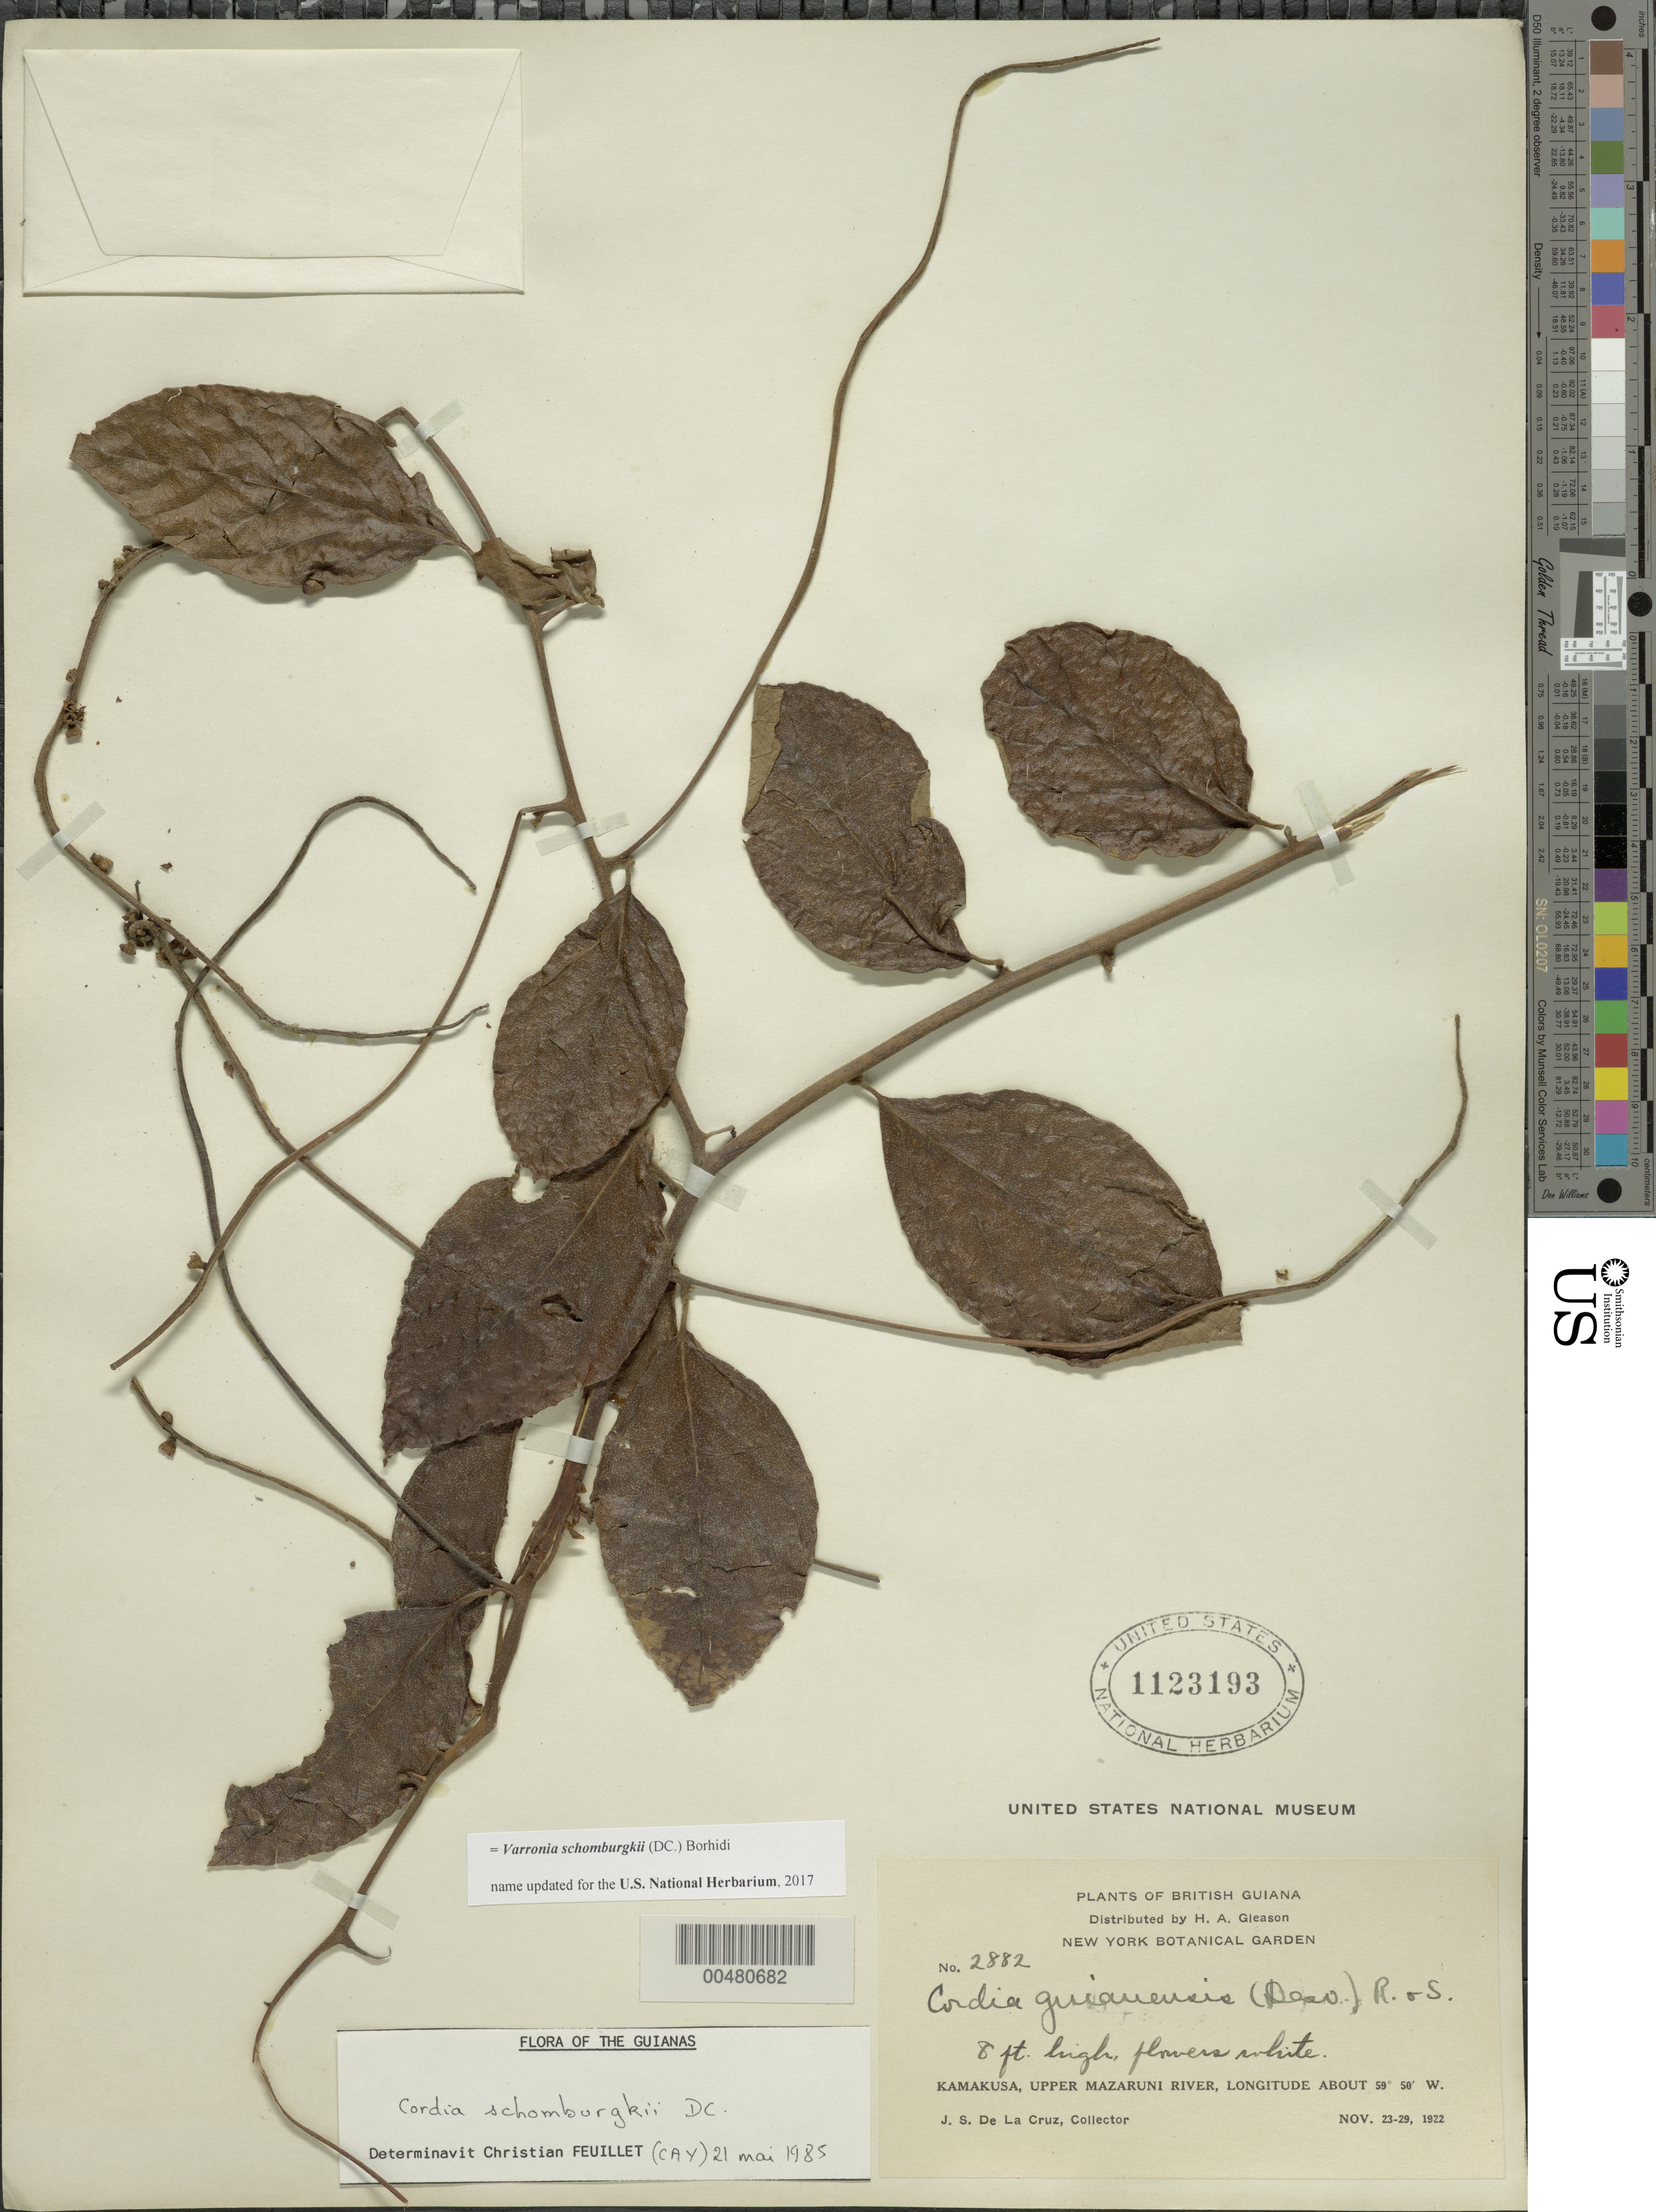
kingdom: Plantae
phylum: Tracheophyta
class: Magnoliopsida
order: Boraginales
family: Cordiaceae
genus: Varronia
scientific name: Varronia schomburgkii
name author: (DC.) Borhidi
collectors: J. S. de la Cruz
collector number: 2882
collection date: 1922-11-23/1922-11-29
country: Guyana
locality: British Guiana, Kamakusa, Upper Mazaruni River.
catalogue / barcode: US 1123193